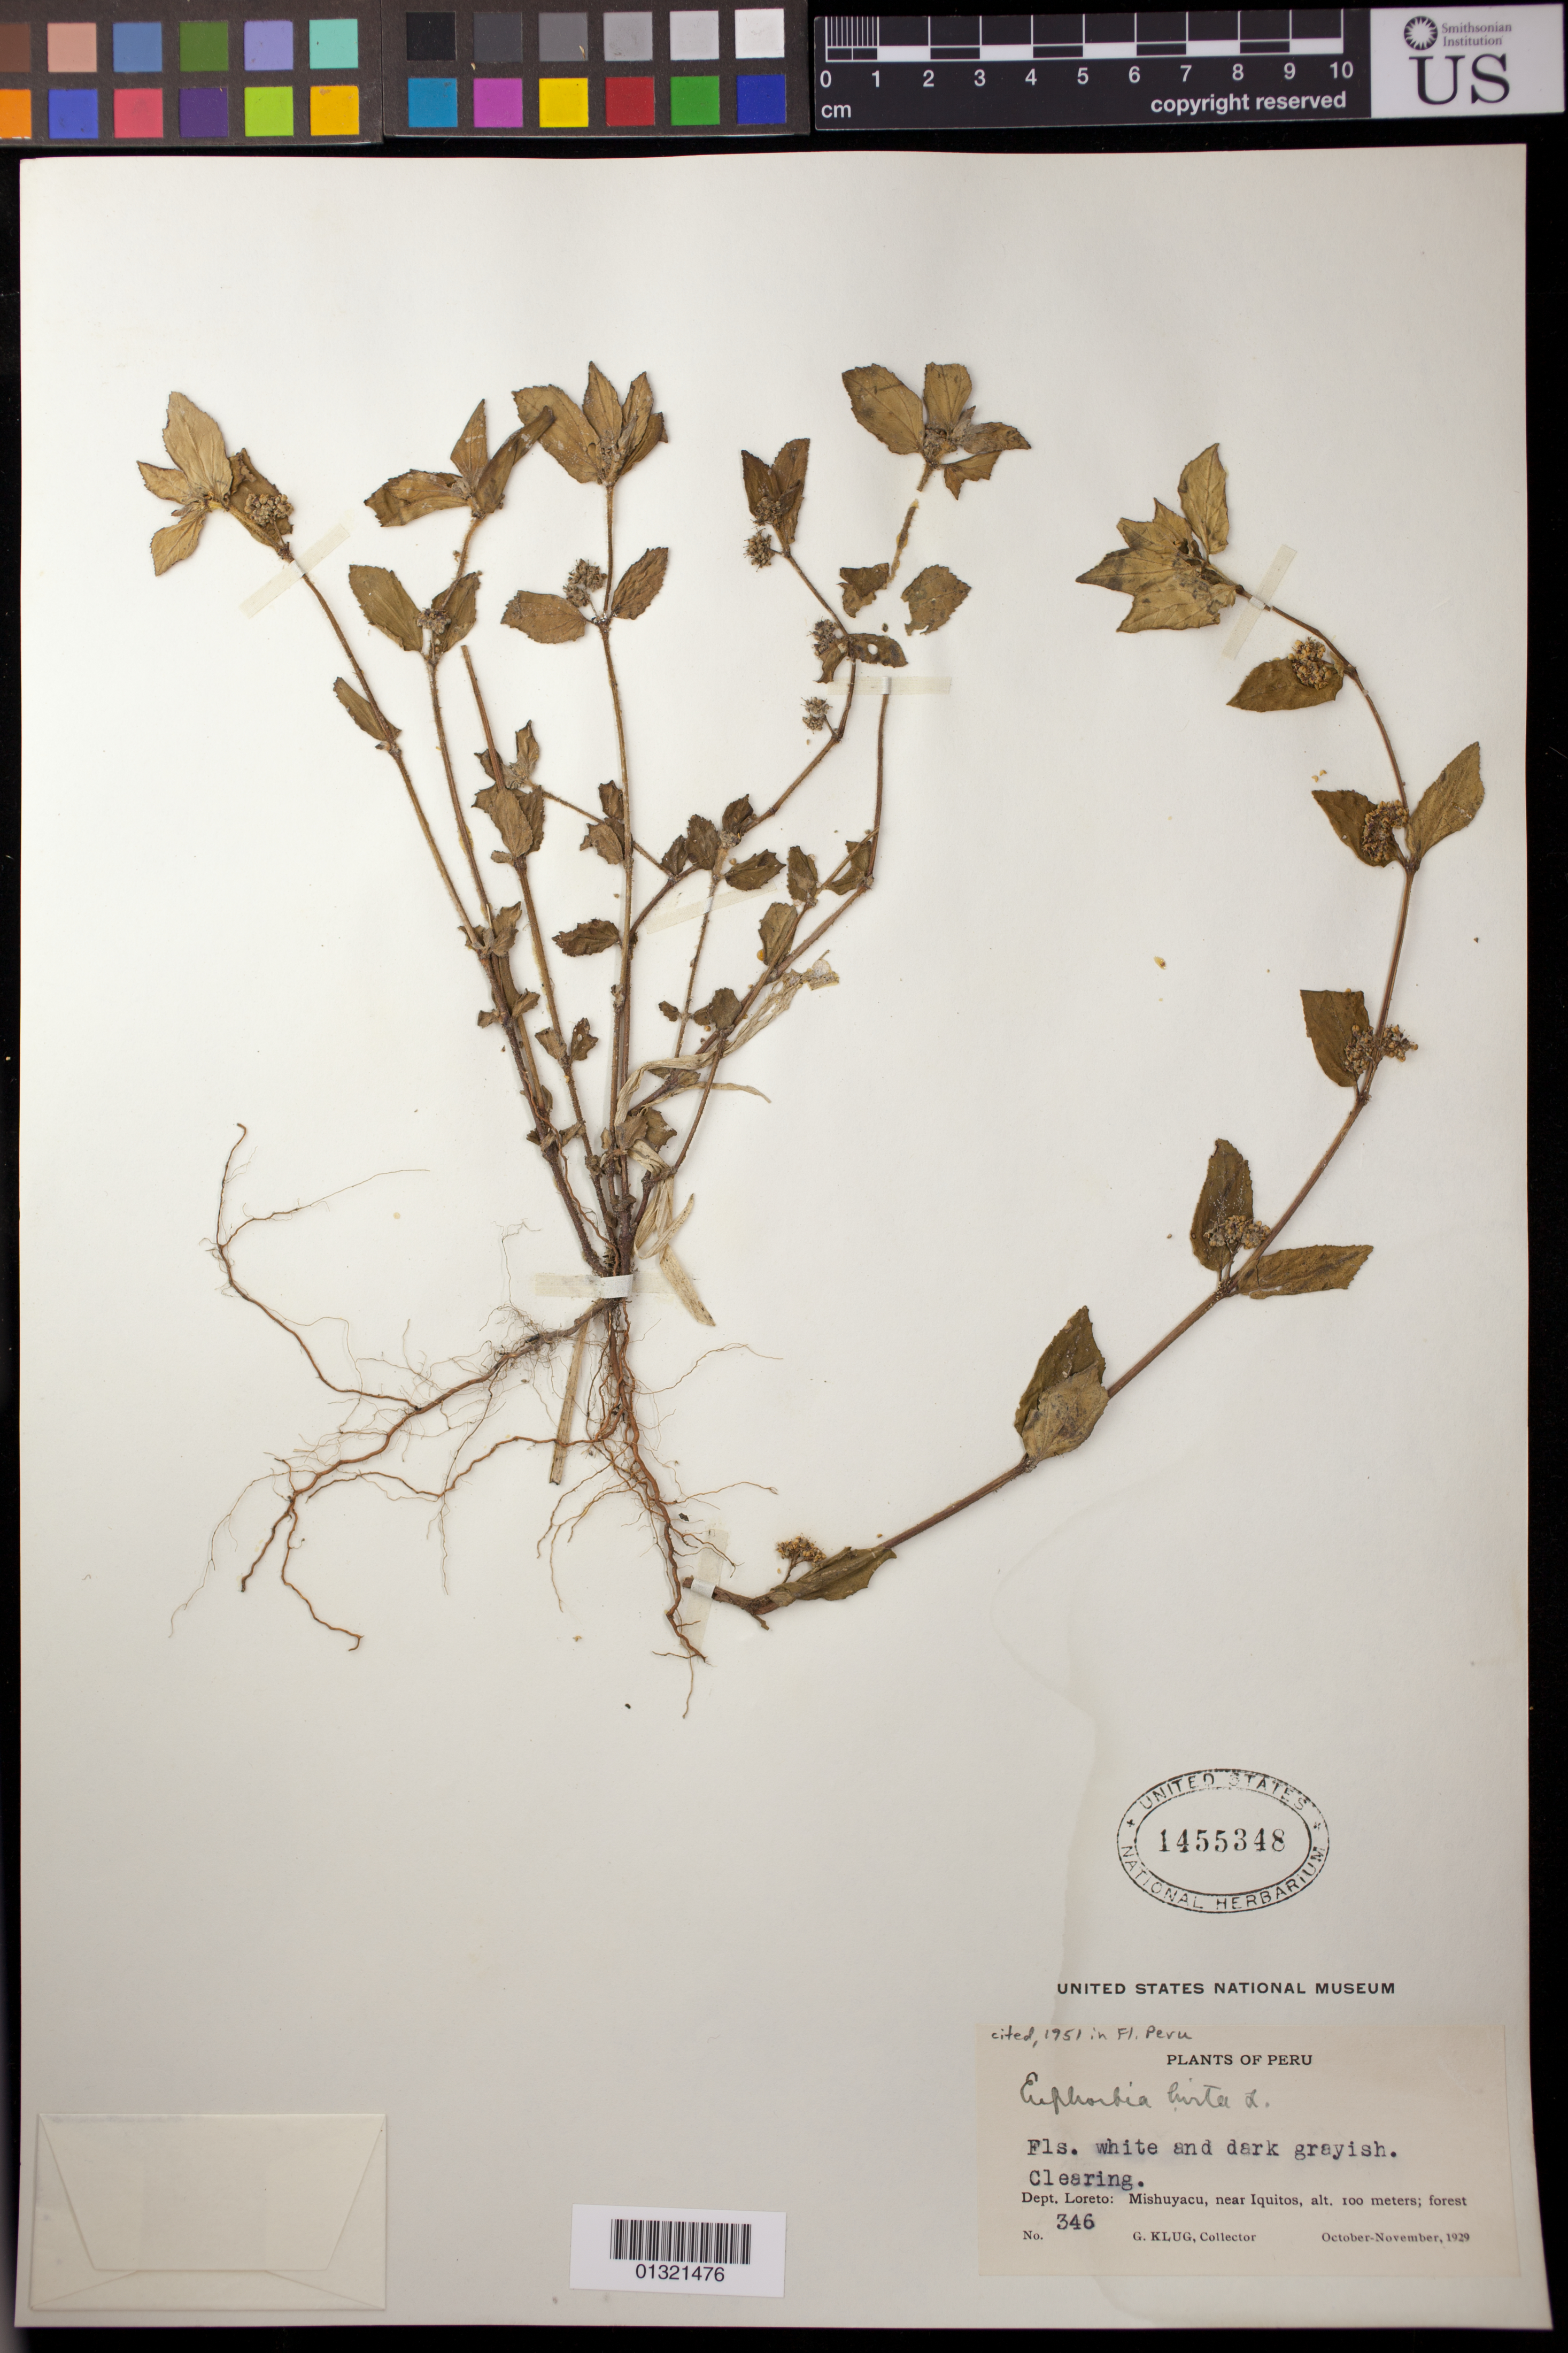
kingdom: Plantae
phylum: Tracheophyta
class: Magnoliopsida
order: Malpighiales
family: Euphorbiaceae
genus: Euphorbia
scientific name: Euphorbia hirta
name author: L.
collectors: G. Klug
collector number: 346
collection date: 1929-10/1929-11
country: Peru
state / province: Loreto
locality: Mishuyacu, near Iquitos;; forest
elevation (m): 100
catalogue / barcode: US 1455348